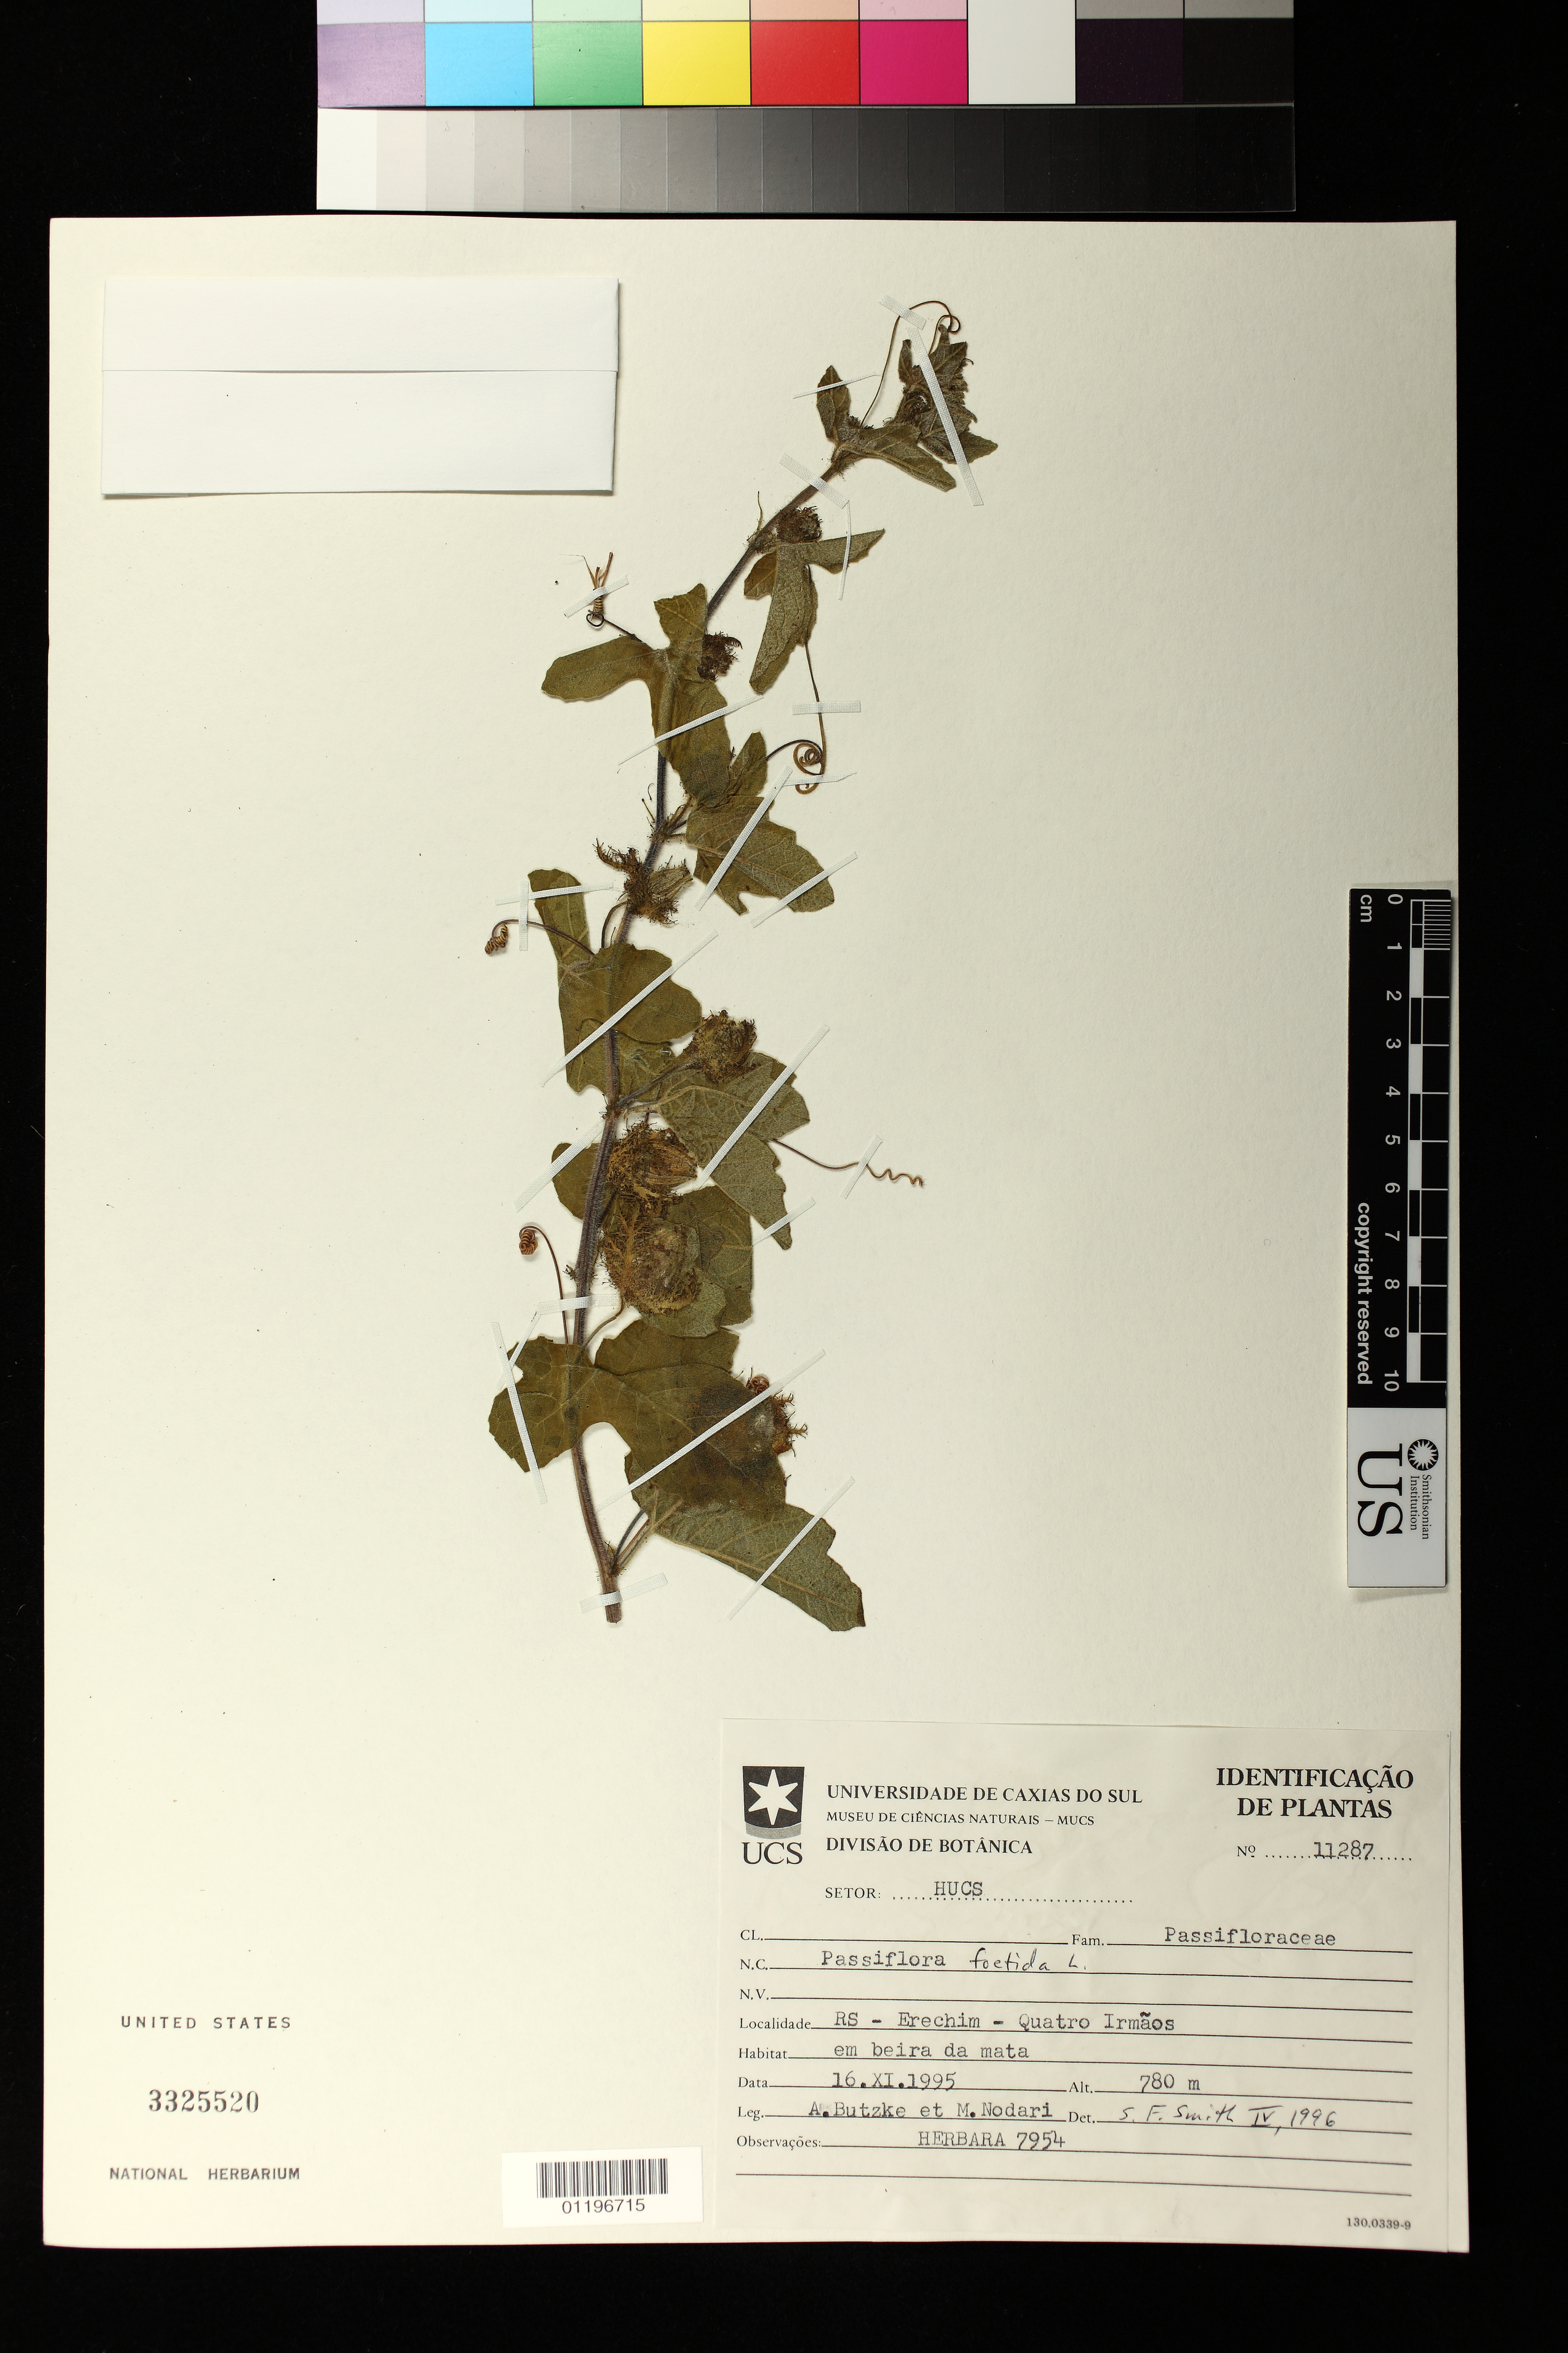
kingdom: Plantae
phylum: Tracheophyta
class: Magnoliopsida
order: Malpighiales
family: Passifloraceae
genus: Passiflora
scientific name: Passiflora chrysophylla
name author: Chodat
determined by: Svoboda, Harlan T., (NA), US Department of Agriculture (UNITED STATES)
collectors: A. Butzke & M. Nodari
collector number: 11287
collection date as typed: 16 Nov 1995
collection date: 1995-11-16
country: Brazil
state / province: Rio Grande do Sul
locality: Localidade: RS - Erechim - Quatro Irmãos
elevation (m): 780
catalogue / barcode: US 3325520